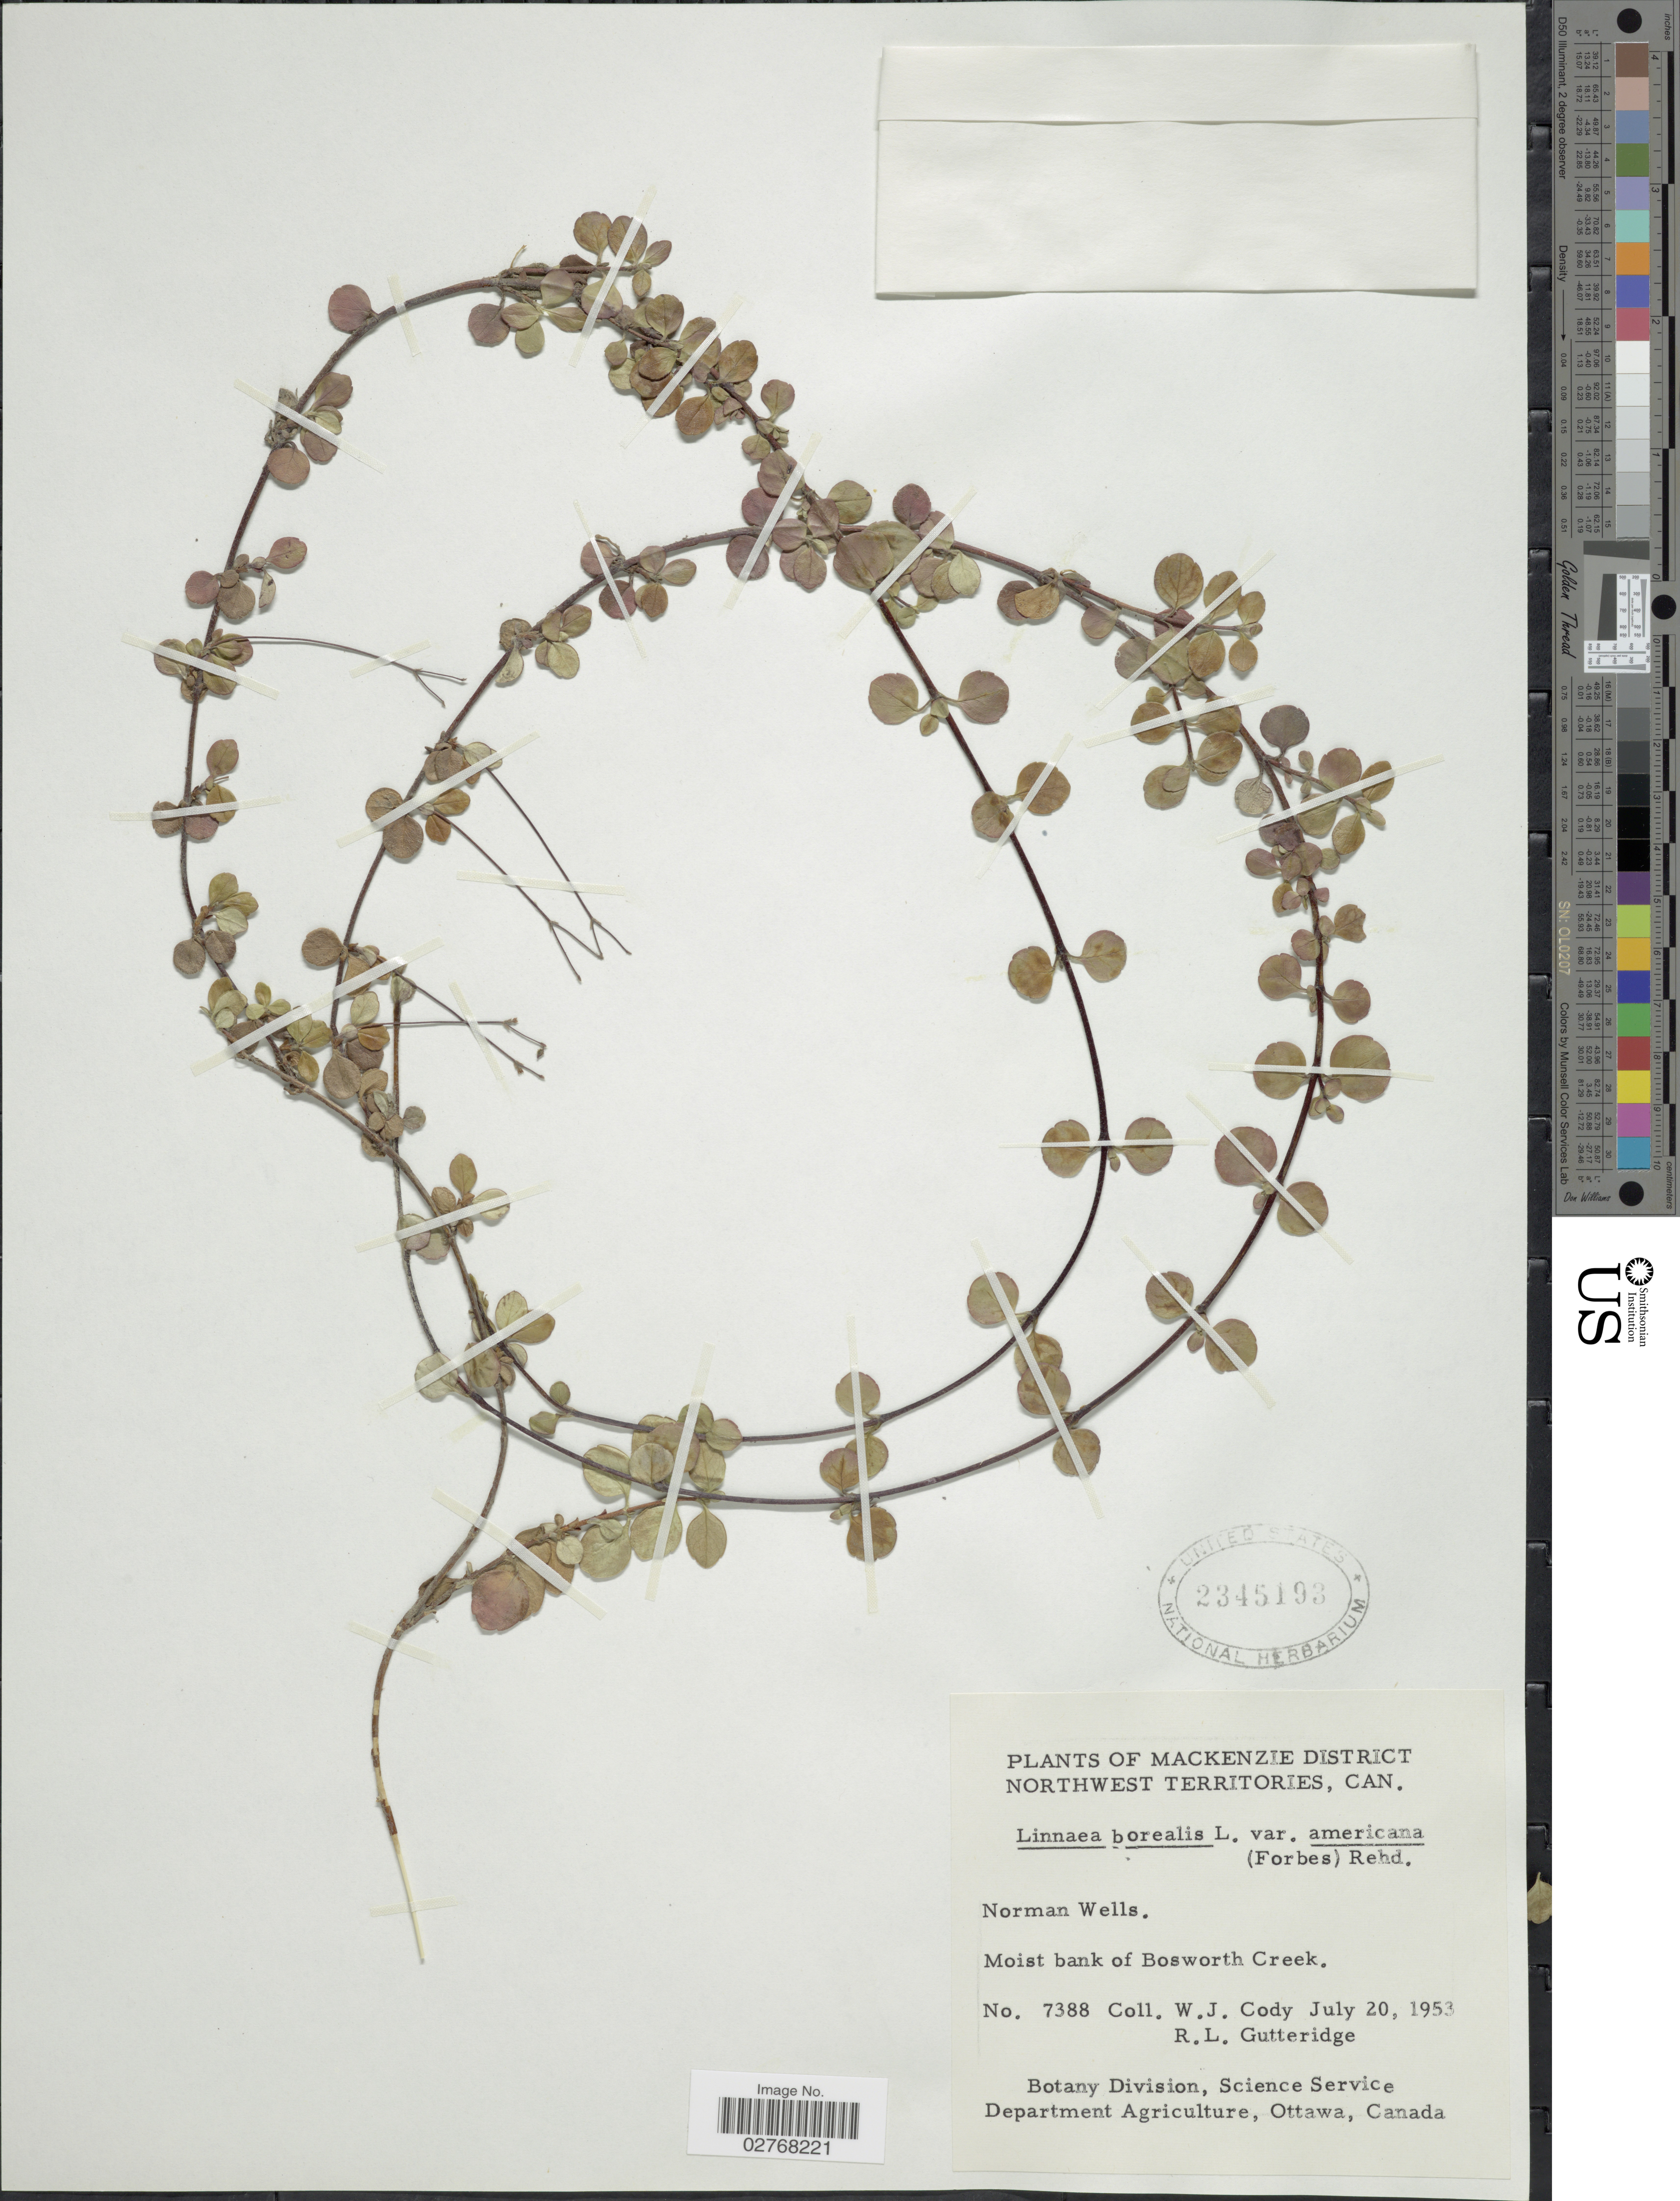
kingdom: Plantae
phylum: Tracheophyta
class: Magnoliopsida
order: Dipsacales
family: Caprifoliaceae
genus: Linnaea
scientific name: Linnaea borealis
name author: L.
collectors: W. Cody & R. Gutteridge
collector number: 7388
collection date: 1953-07-20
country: Canada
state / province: Northwest Territories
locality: Mackenzie District. Norman Wells. Moist bank of Bosworth Creek.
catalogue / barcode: US 2345193